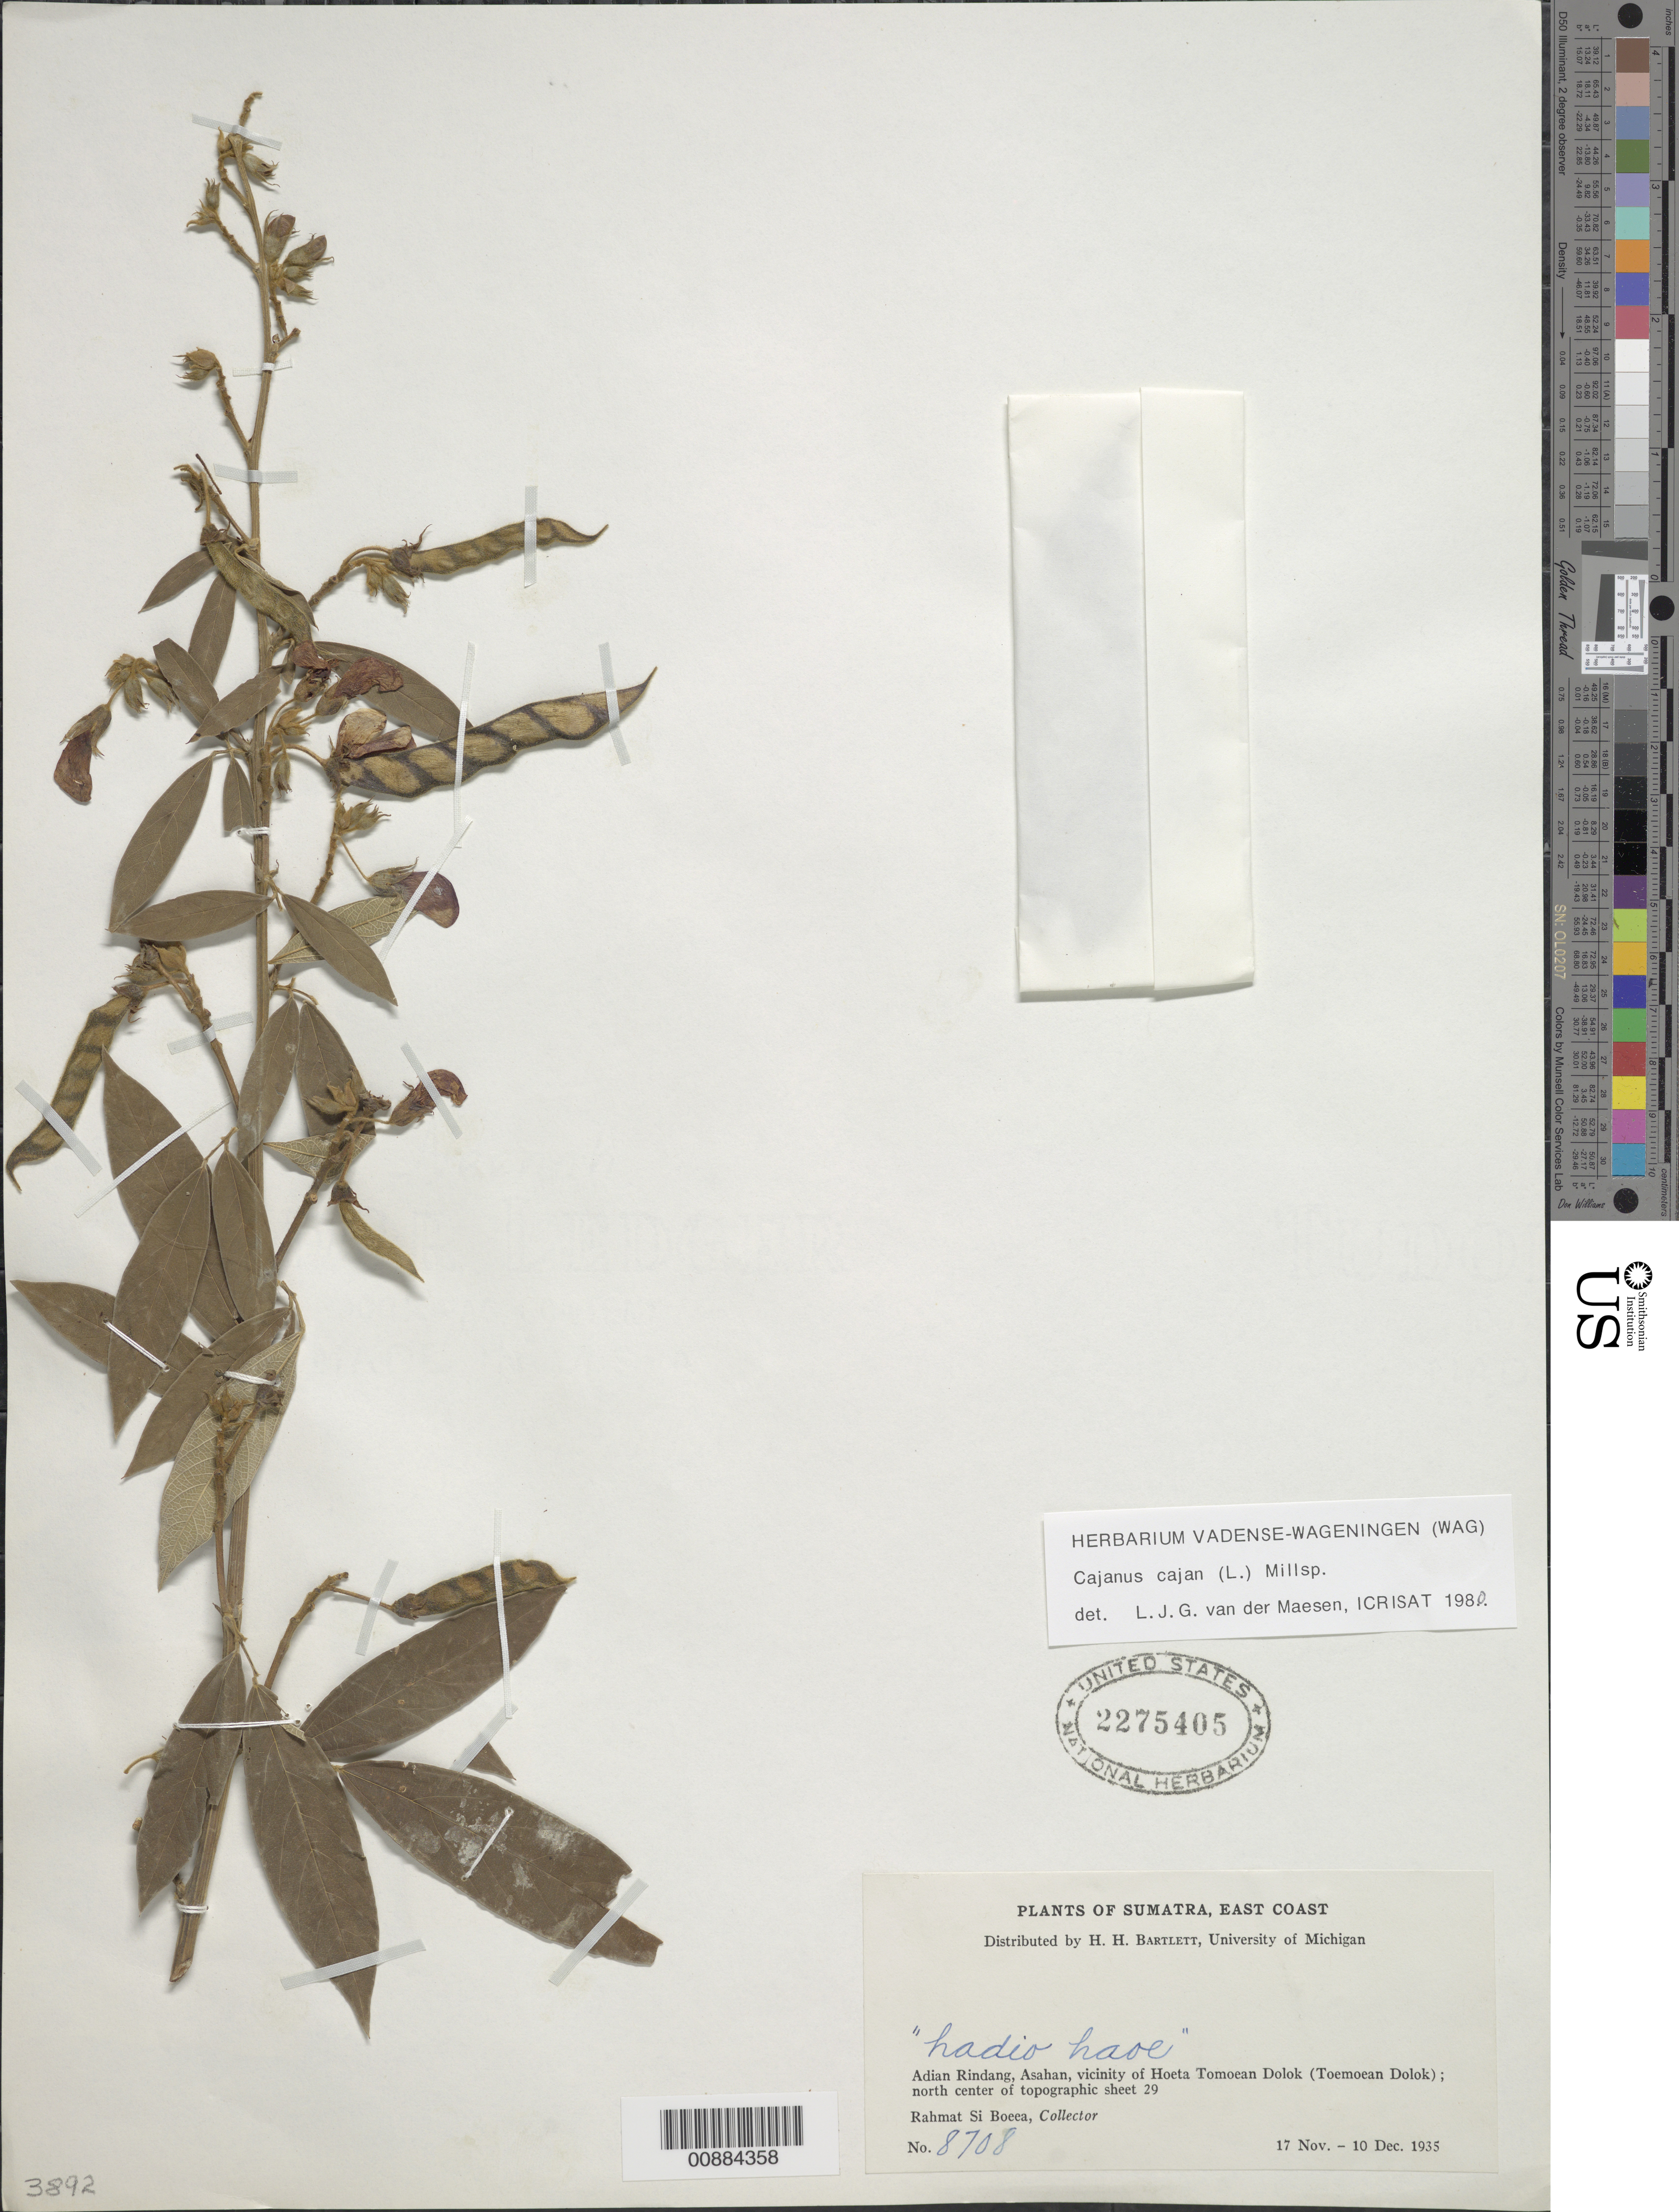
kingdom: Plantae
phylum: Tracheophyta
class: Magnoliopsida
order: Fabales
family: Fabaceae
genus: Cajanus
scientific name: Cajanus cajan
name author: (L.) Huth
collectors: Rahmat Si Boeea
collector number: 8708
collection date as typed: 17 Nov 1935 to 10 Dec 1935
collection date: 1935-11-17/1935-12-10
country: Indonesia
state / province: Sumatra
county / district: Aceh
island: Sumatra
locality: Adian Rindang, Asahan, Vicinity of Hoeta tomoean Dolok (Toemoean Dolok), north center of topographic sheet 29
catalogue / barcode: US 2275405